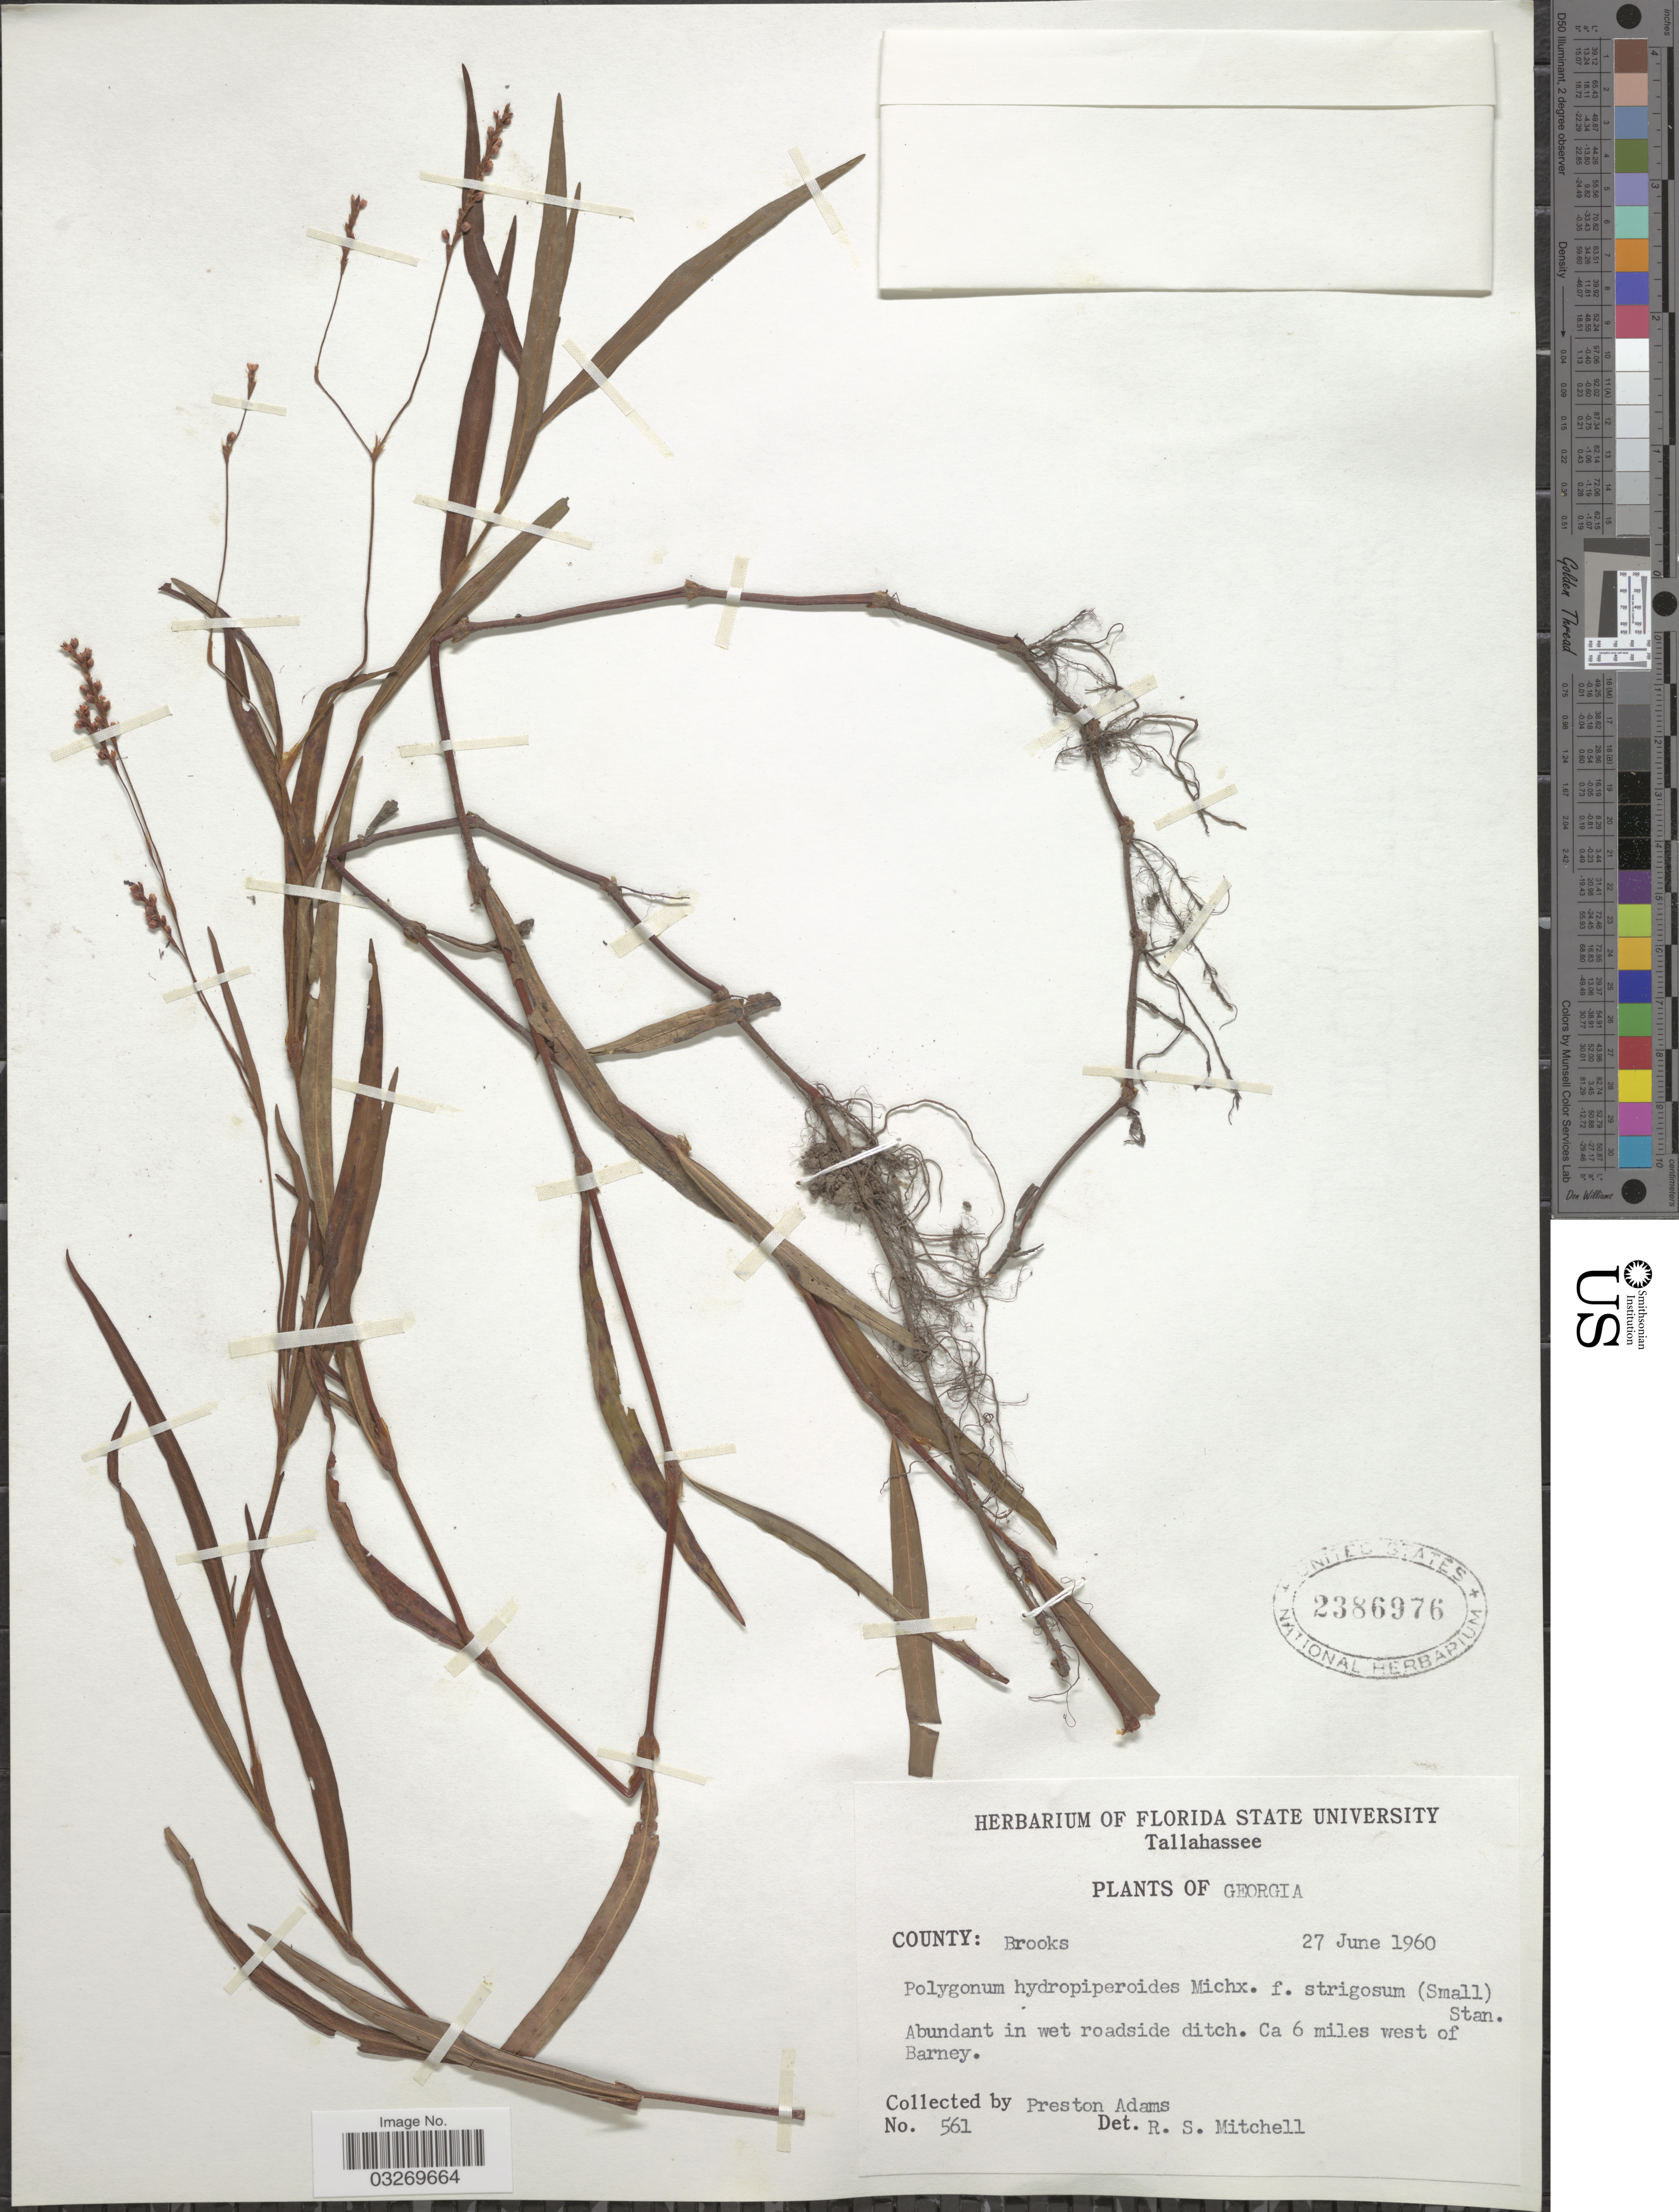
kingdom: Plantae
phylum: Tracheophyta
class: Magnoliopsida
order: Caryophyllales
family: Polygonaceae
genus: Polygonum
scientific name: Polygonum hydropiperoides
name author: Michx.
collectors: P. Adams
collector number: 561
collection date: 1960-06-27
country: United States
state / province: Georgia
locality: County: Brooks, Abundant in wet roadside ditch. Ca 6 miles west of Barney.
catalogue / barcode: US 2386976